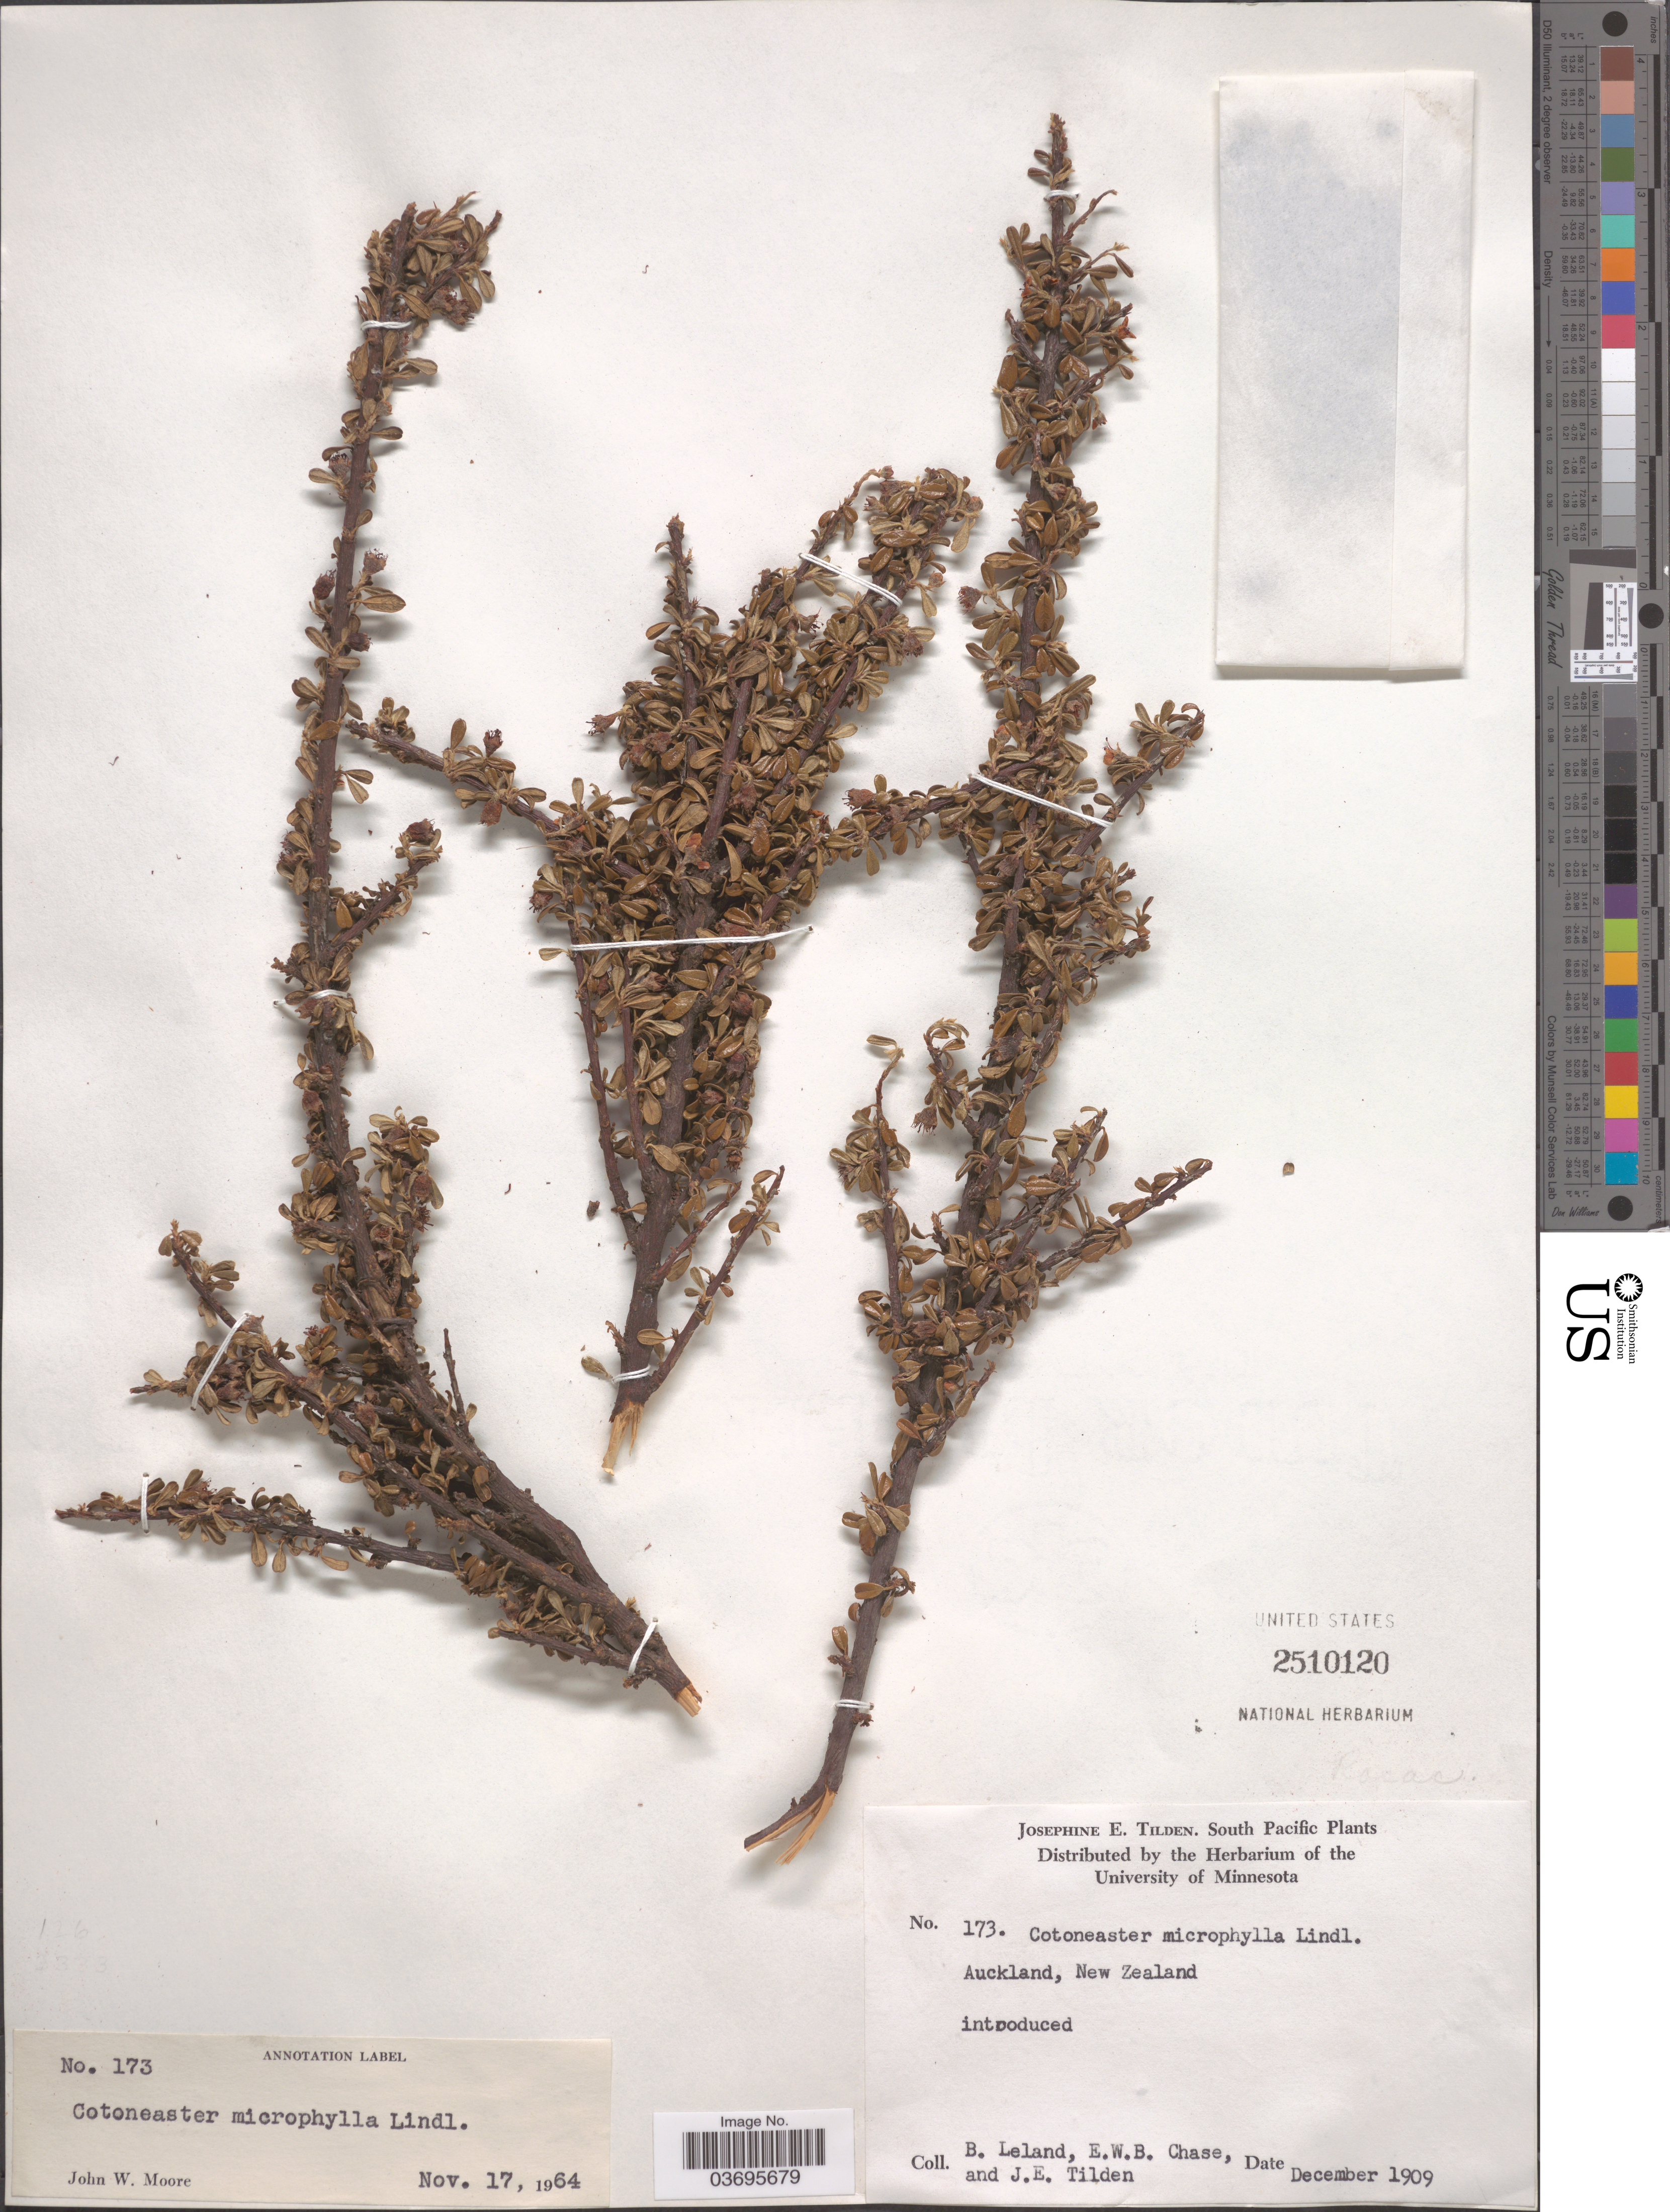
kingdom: Plantae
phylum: Tracheophyta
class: Magnoliopsida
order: Rosales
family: Rosaceae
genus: Cotoneaster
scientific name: Cotoneaster microphyllus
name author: Wall ex Lindl.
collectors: B. Leland, E. W. Chase & J. E. Tilden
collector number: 173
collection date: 1909-09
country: New Zealand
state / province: Auckland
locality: South Pacific.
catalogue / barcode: US 2510120